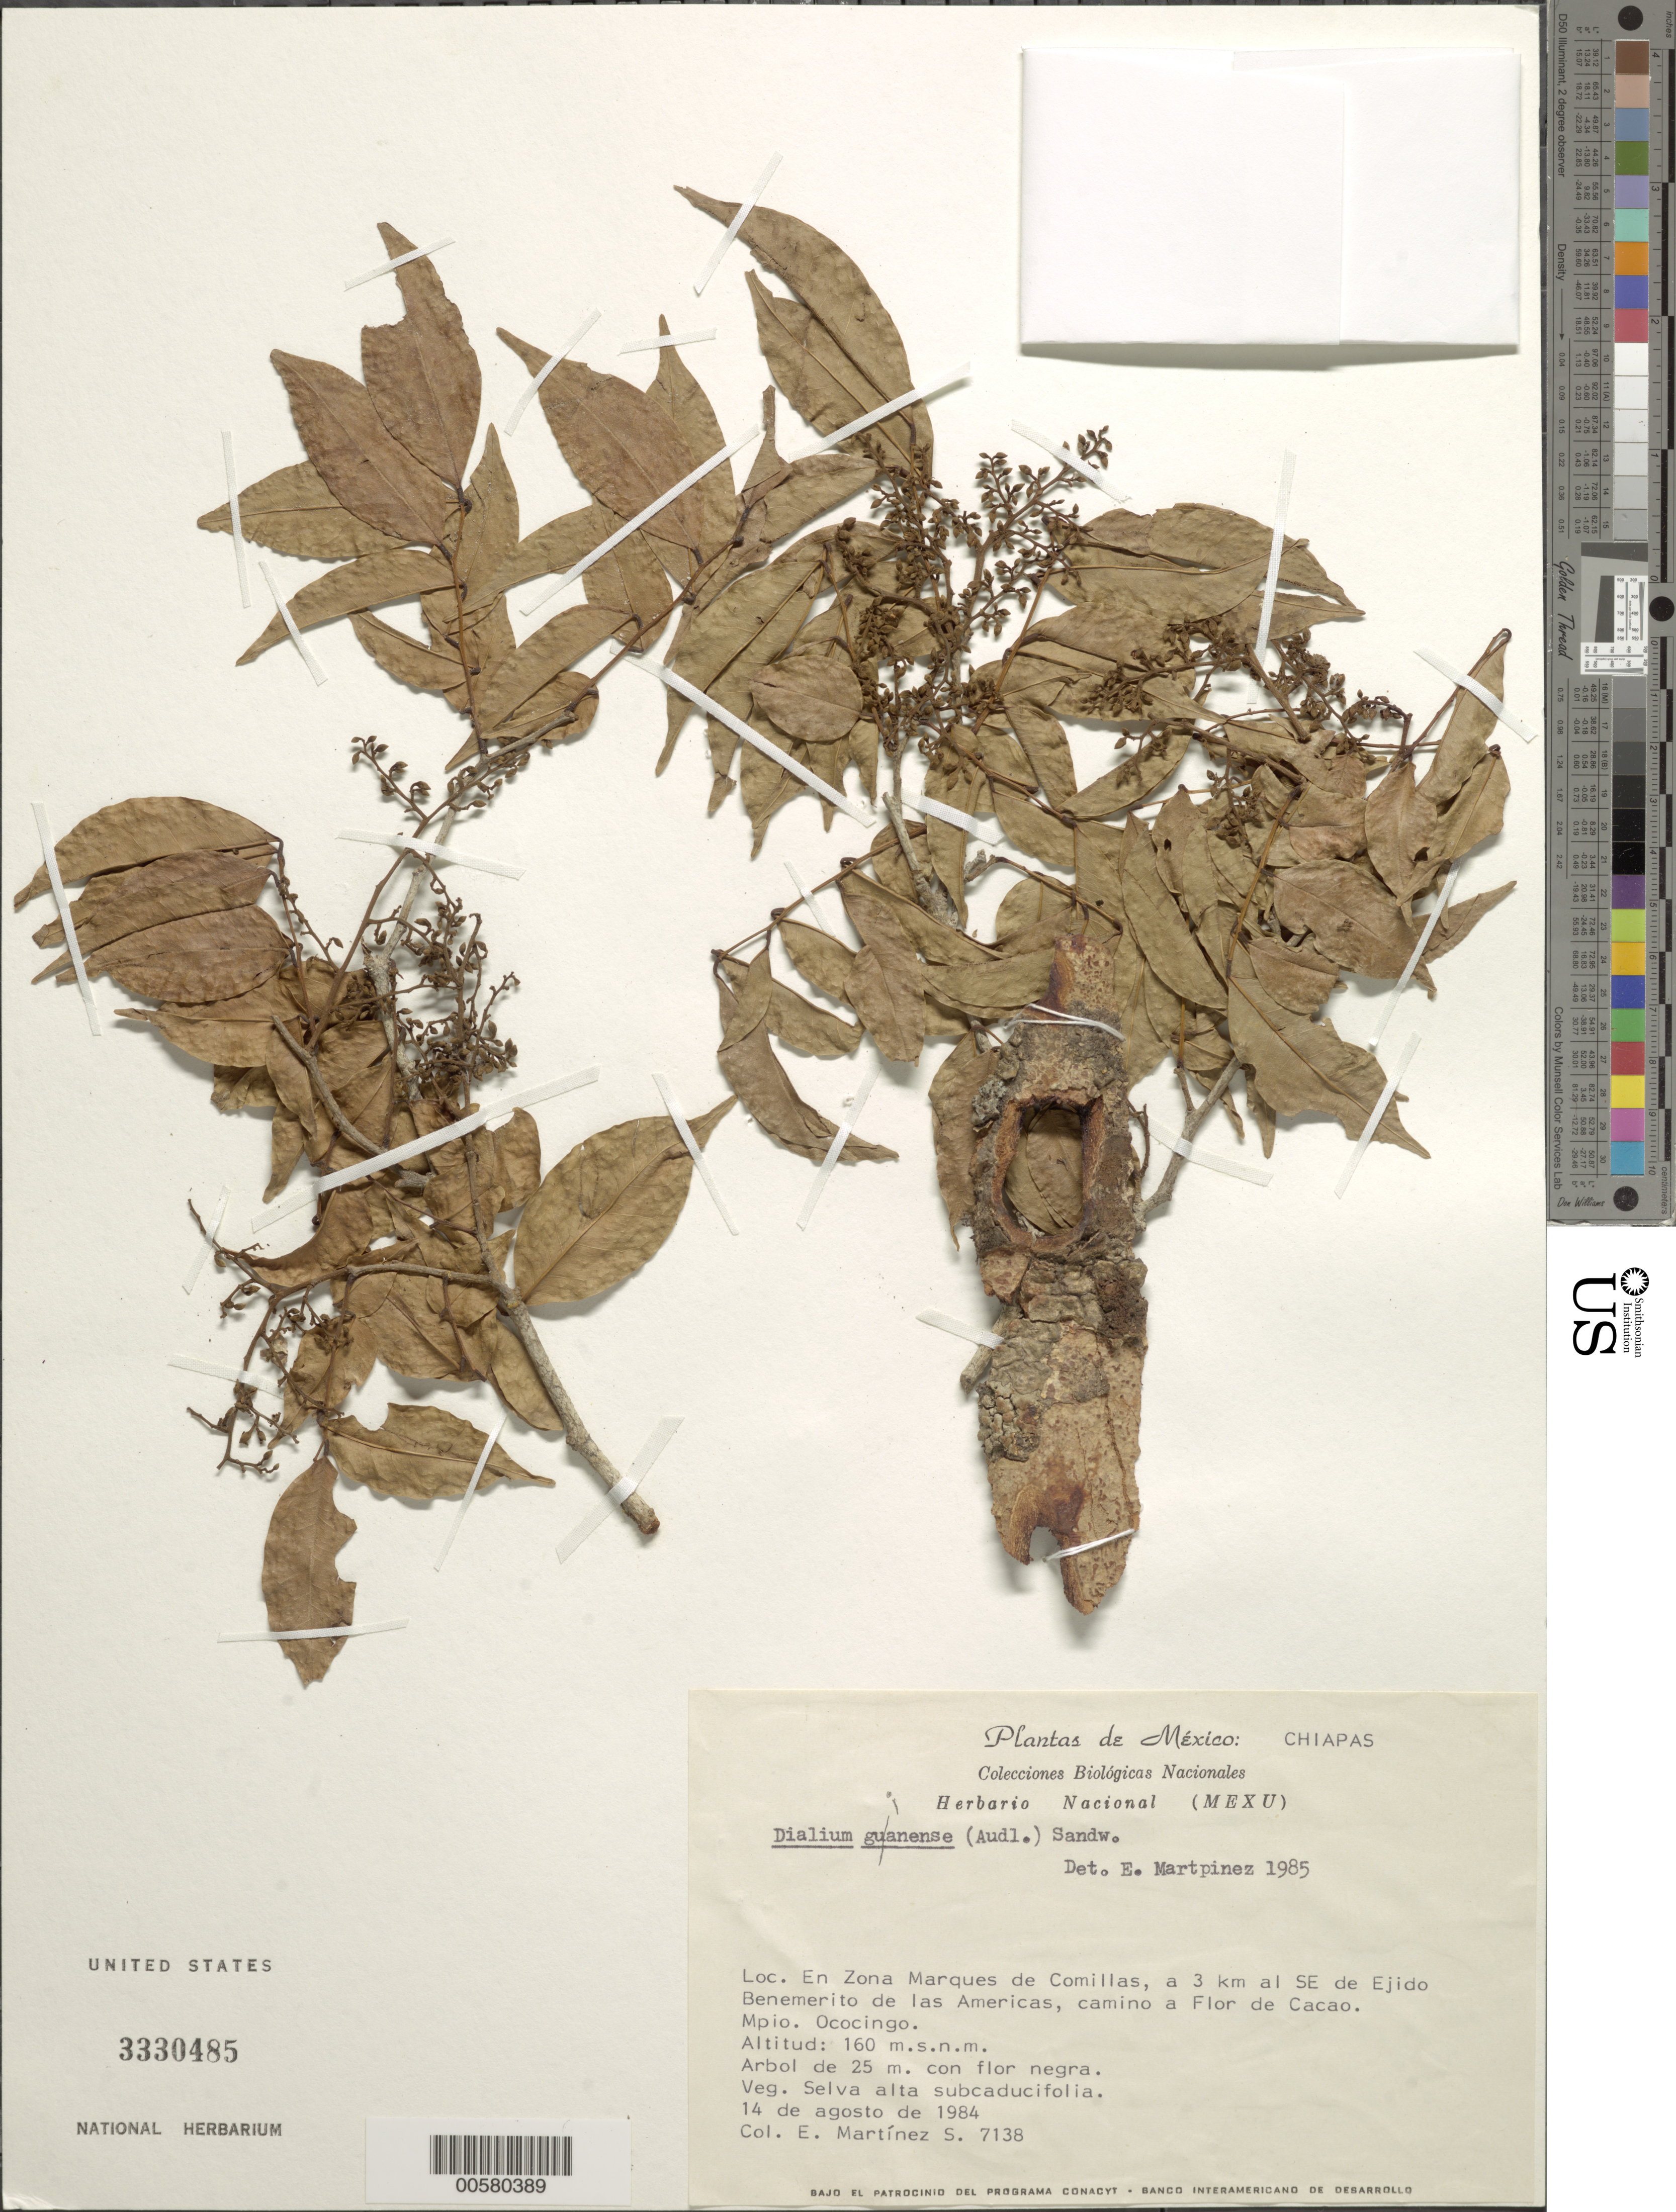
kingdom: Plantae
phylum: Tracheophyta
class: Magnoliopsida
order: Fabales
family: Fabaceae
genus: Dialium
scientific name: Dialium guianense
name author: (Aubl.) Sandwith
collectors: E. Martínez Soto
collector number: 7138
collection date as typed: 14 Aug 1984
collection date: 1984-08-14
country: Mexico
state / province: Chiapas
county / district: Ococingo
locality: Zona Marques de Comillas, SE of Ejido Benemerito de Las Americas, Flor de Cacao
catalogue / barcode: US 3330485